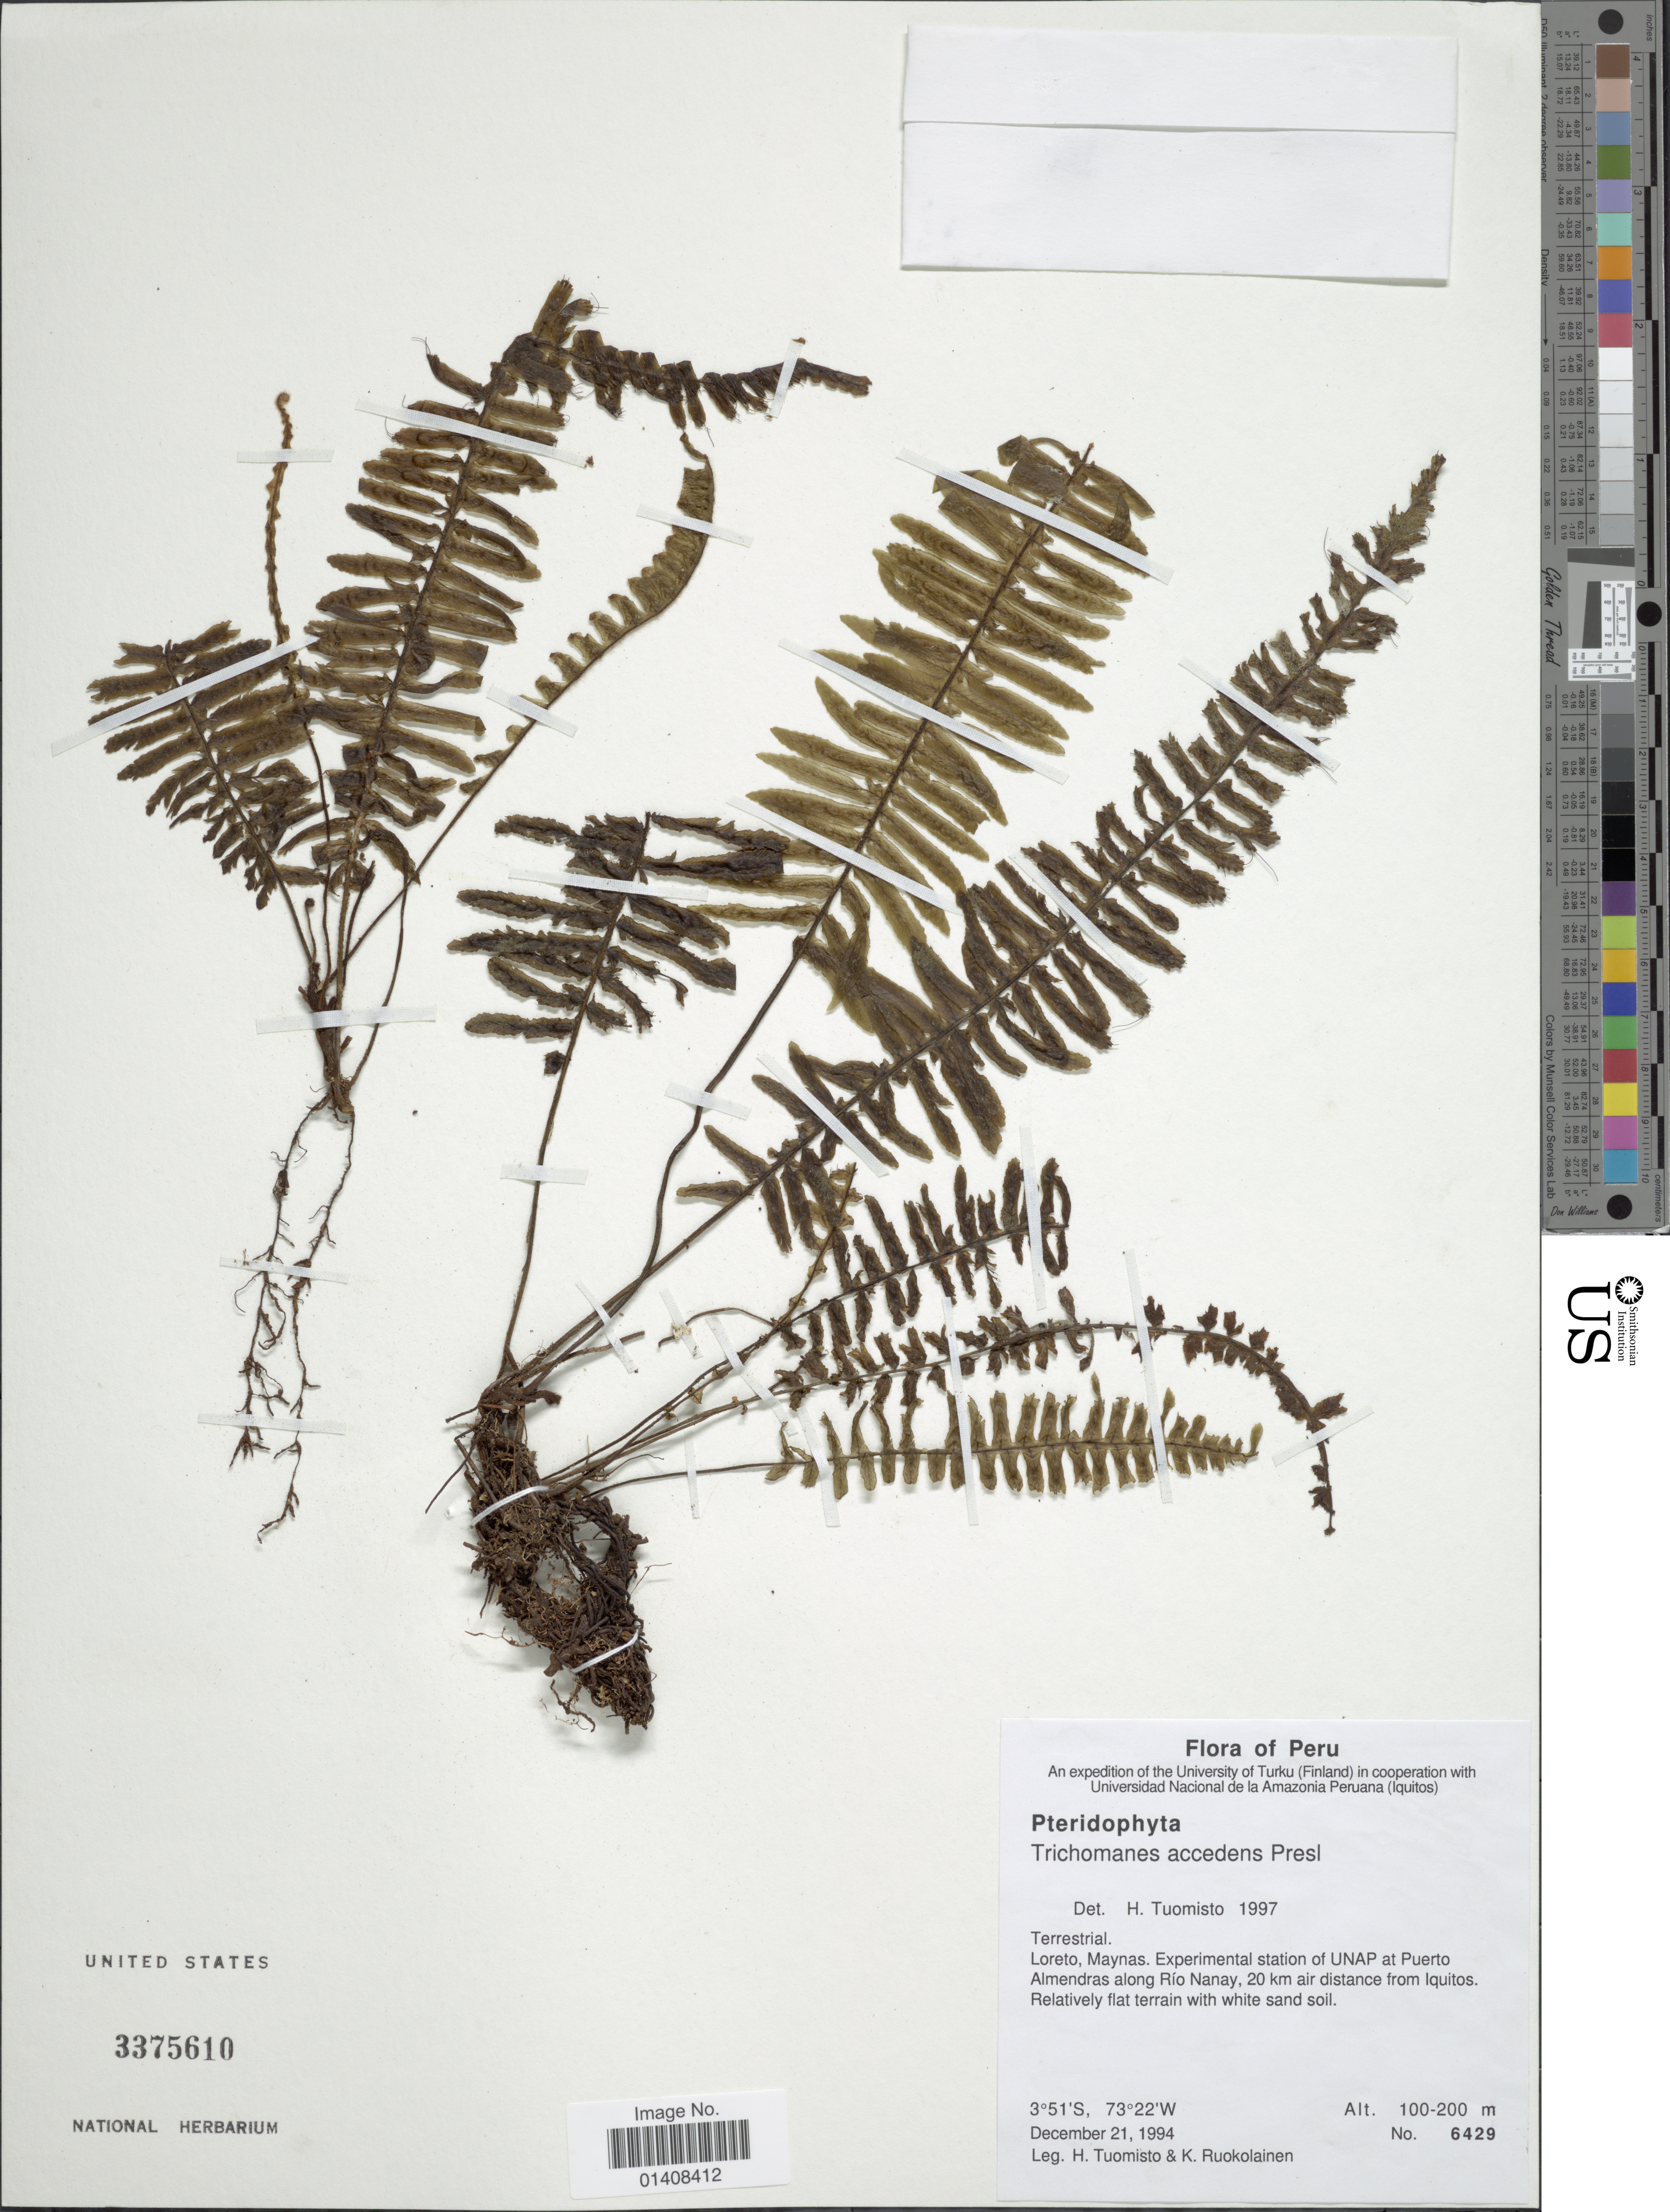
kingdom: Plantae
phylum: Tracheophyta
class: Polypodiopsida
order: Hymenophyllales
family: Hymenophyllaceae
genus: Trichomanes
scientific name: Trichomanes accedens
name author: C. Presl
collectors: H. Tuomisto & K. Ruokolainen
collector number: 6429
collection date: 1994-12-21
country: Peru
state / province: Loreto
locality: Loreto Maynas. Experimental station of UNAP at Puerto Almendras along Rio Nanay 20 km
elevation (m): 100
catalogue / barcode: US 3375610